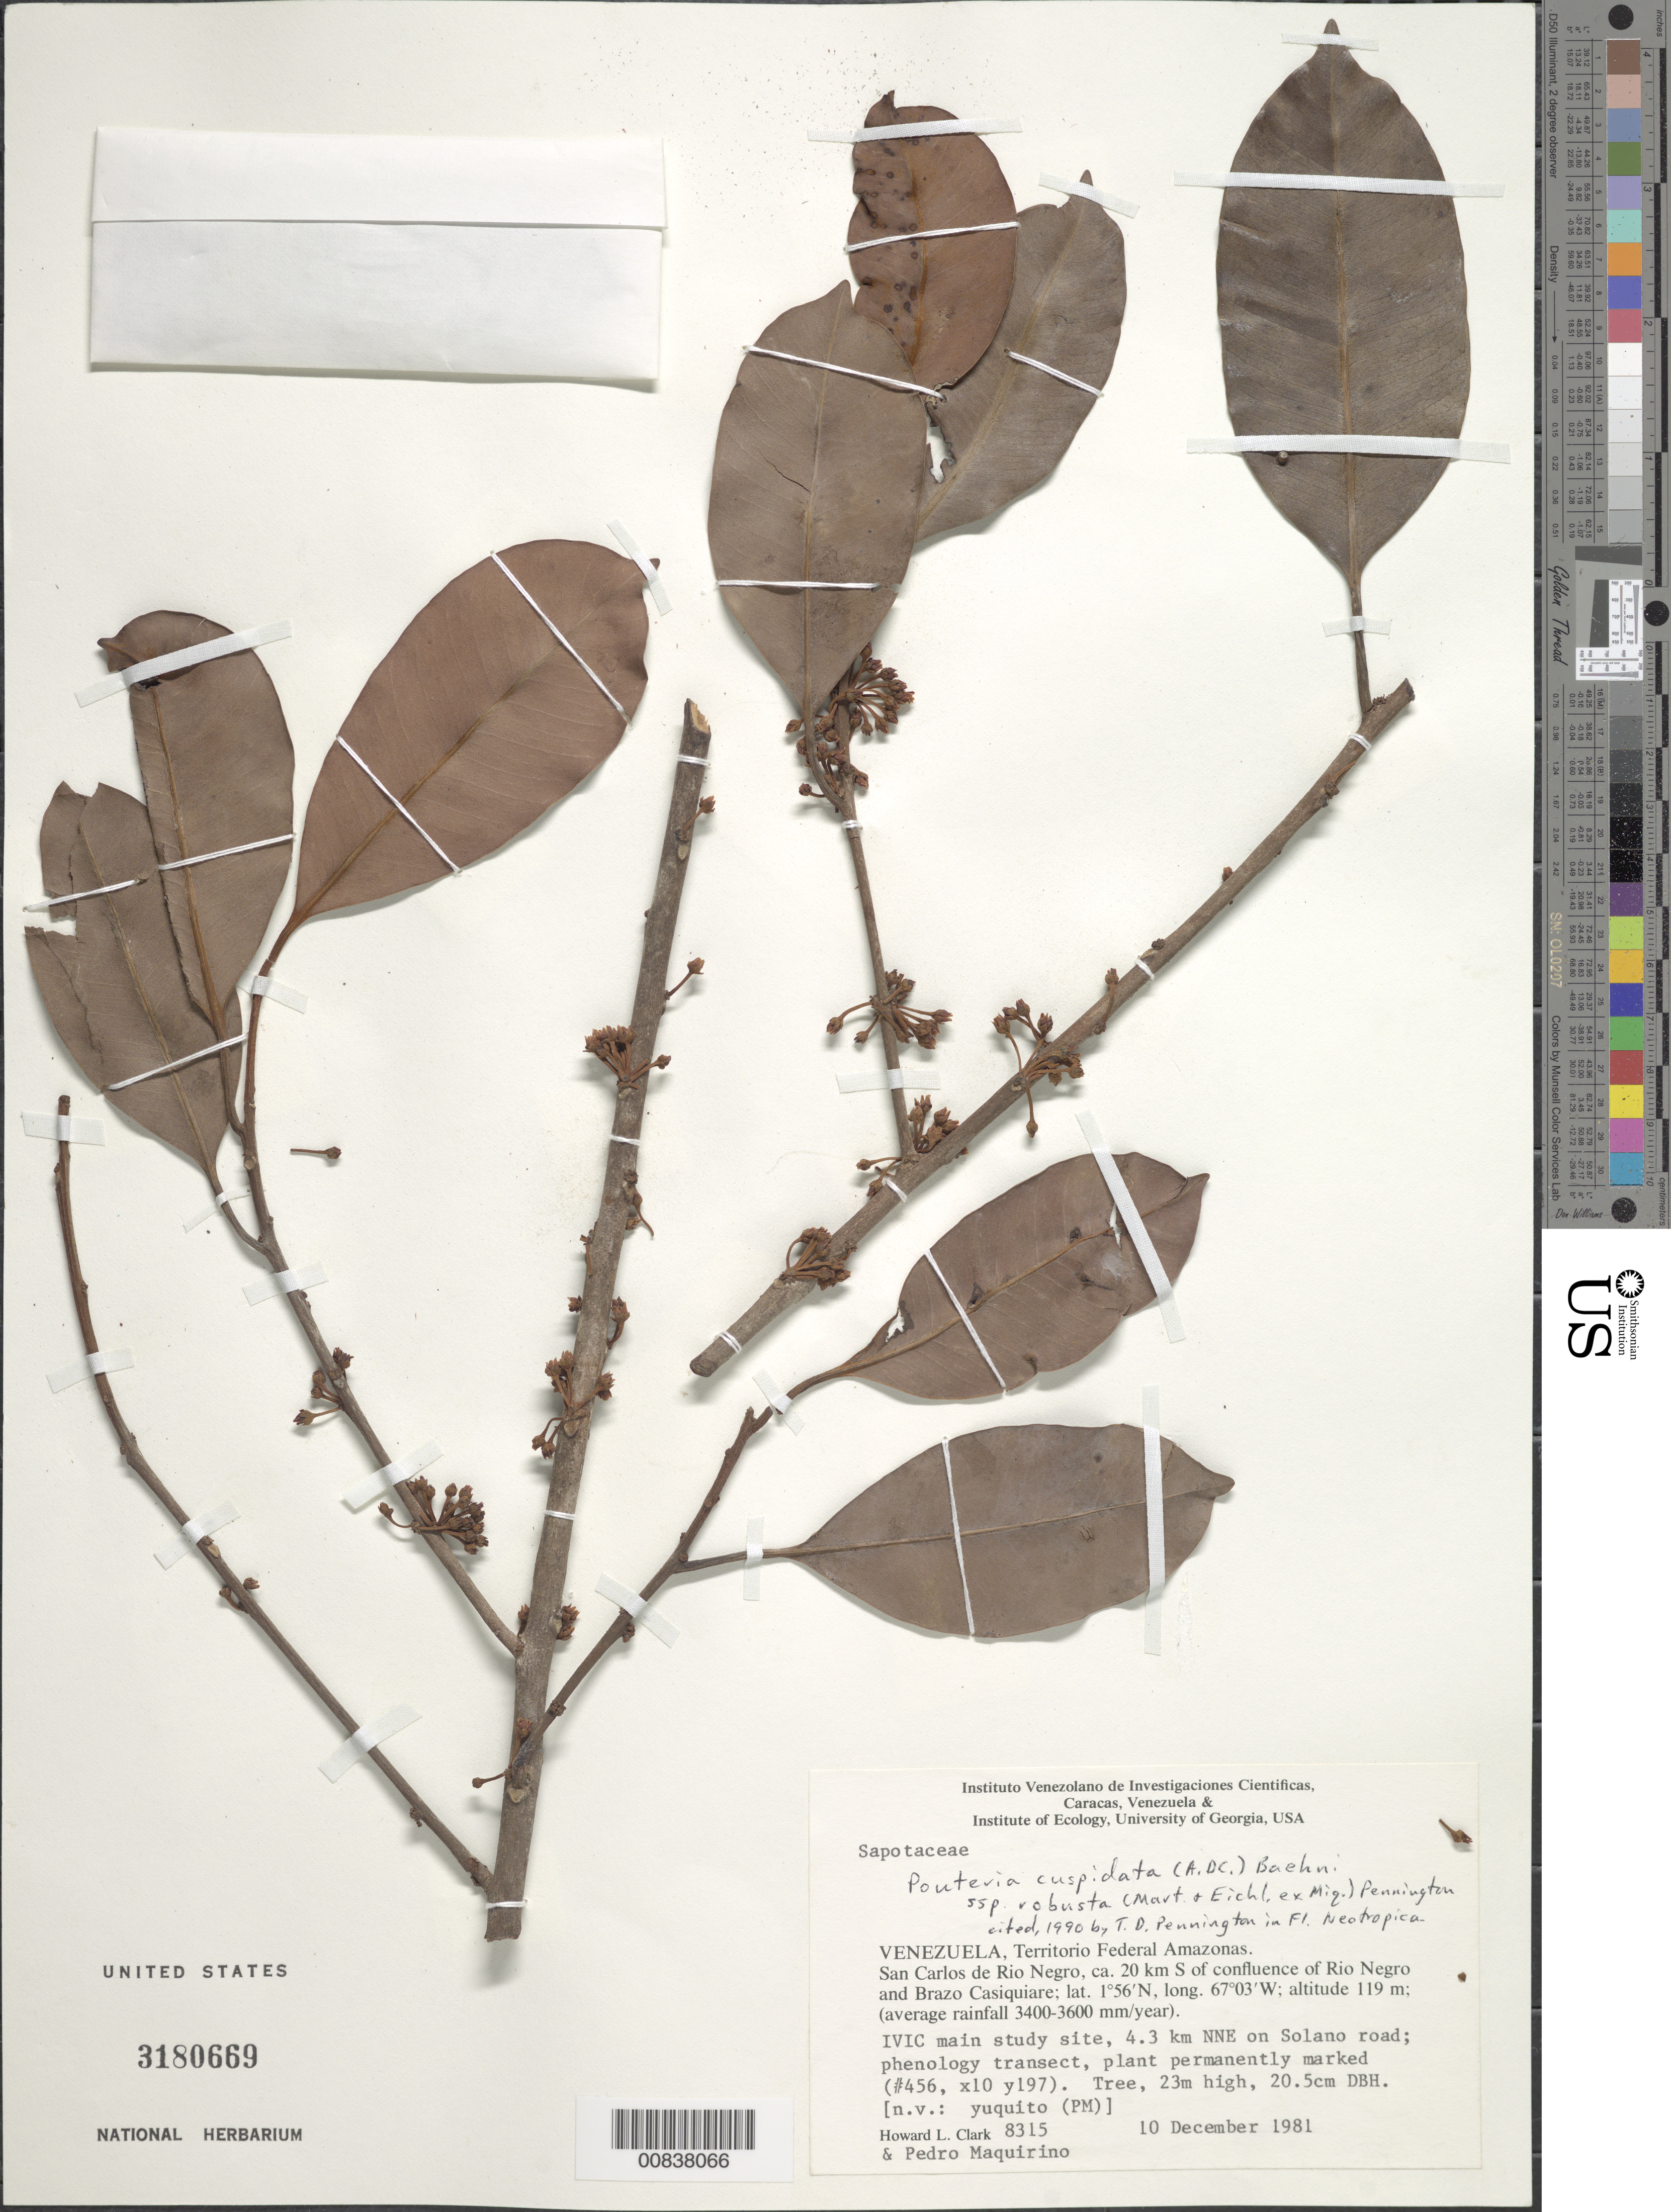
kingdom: Plantae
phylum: Tracheophyta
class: Magnoliopsida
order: Ericales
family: Sapotaceae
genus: Pouteria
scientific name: Pouteria cuspidata subsp. robusta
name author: (Mart. & Eichler) T.D. Penn.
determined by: Pennington, T. D., (K)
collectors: H. L. Clark & P. Maquirino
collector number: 8315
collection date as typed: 10-Dec-81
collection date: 1981-12-10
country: Venezuela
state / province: Amazonas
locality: San Carlos de Río Negro, ca. 20 km S of confluence of Río Negro and Brazo Casiquiare; IVIC main study site, 4.3 km NNE on Solano road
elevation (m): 119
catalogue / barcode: US 3180669